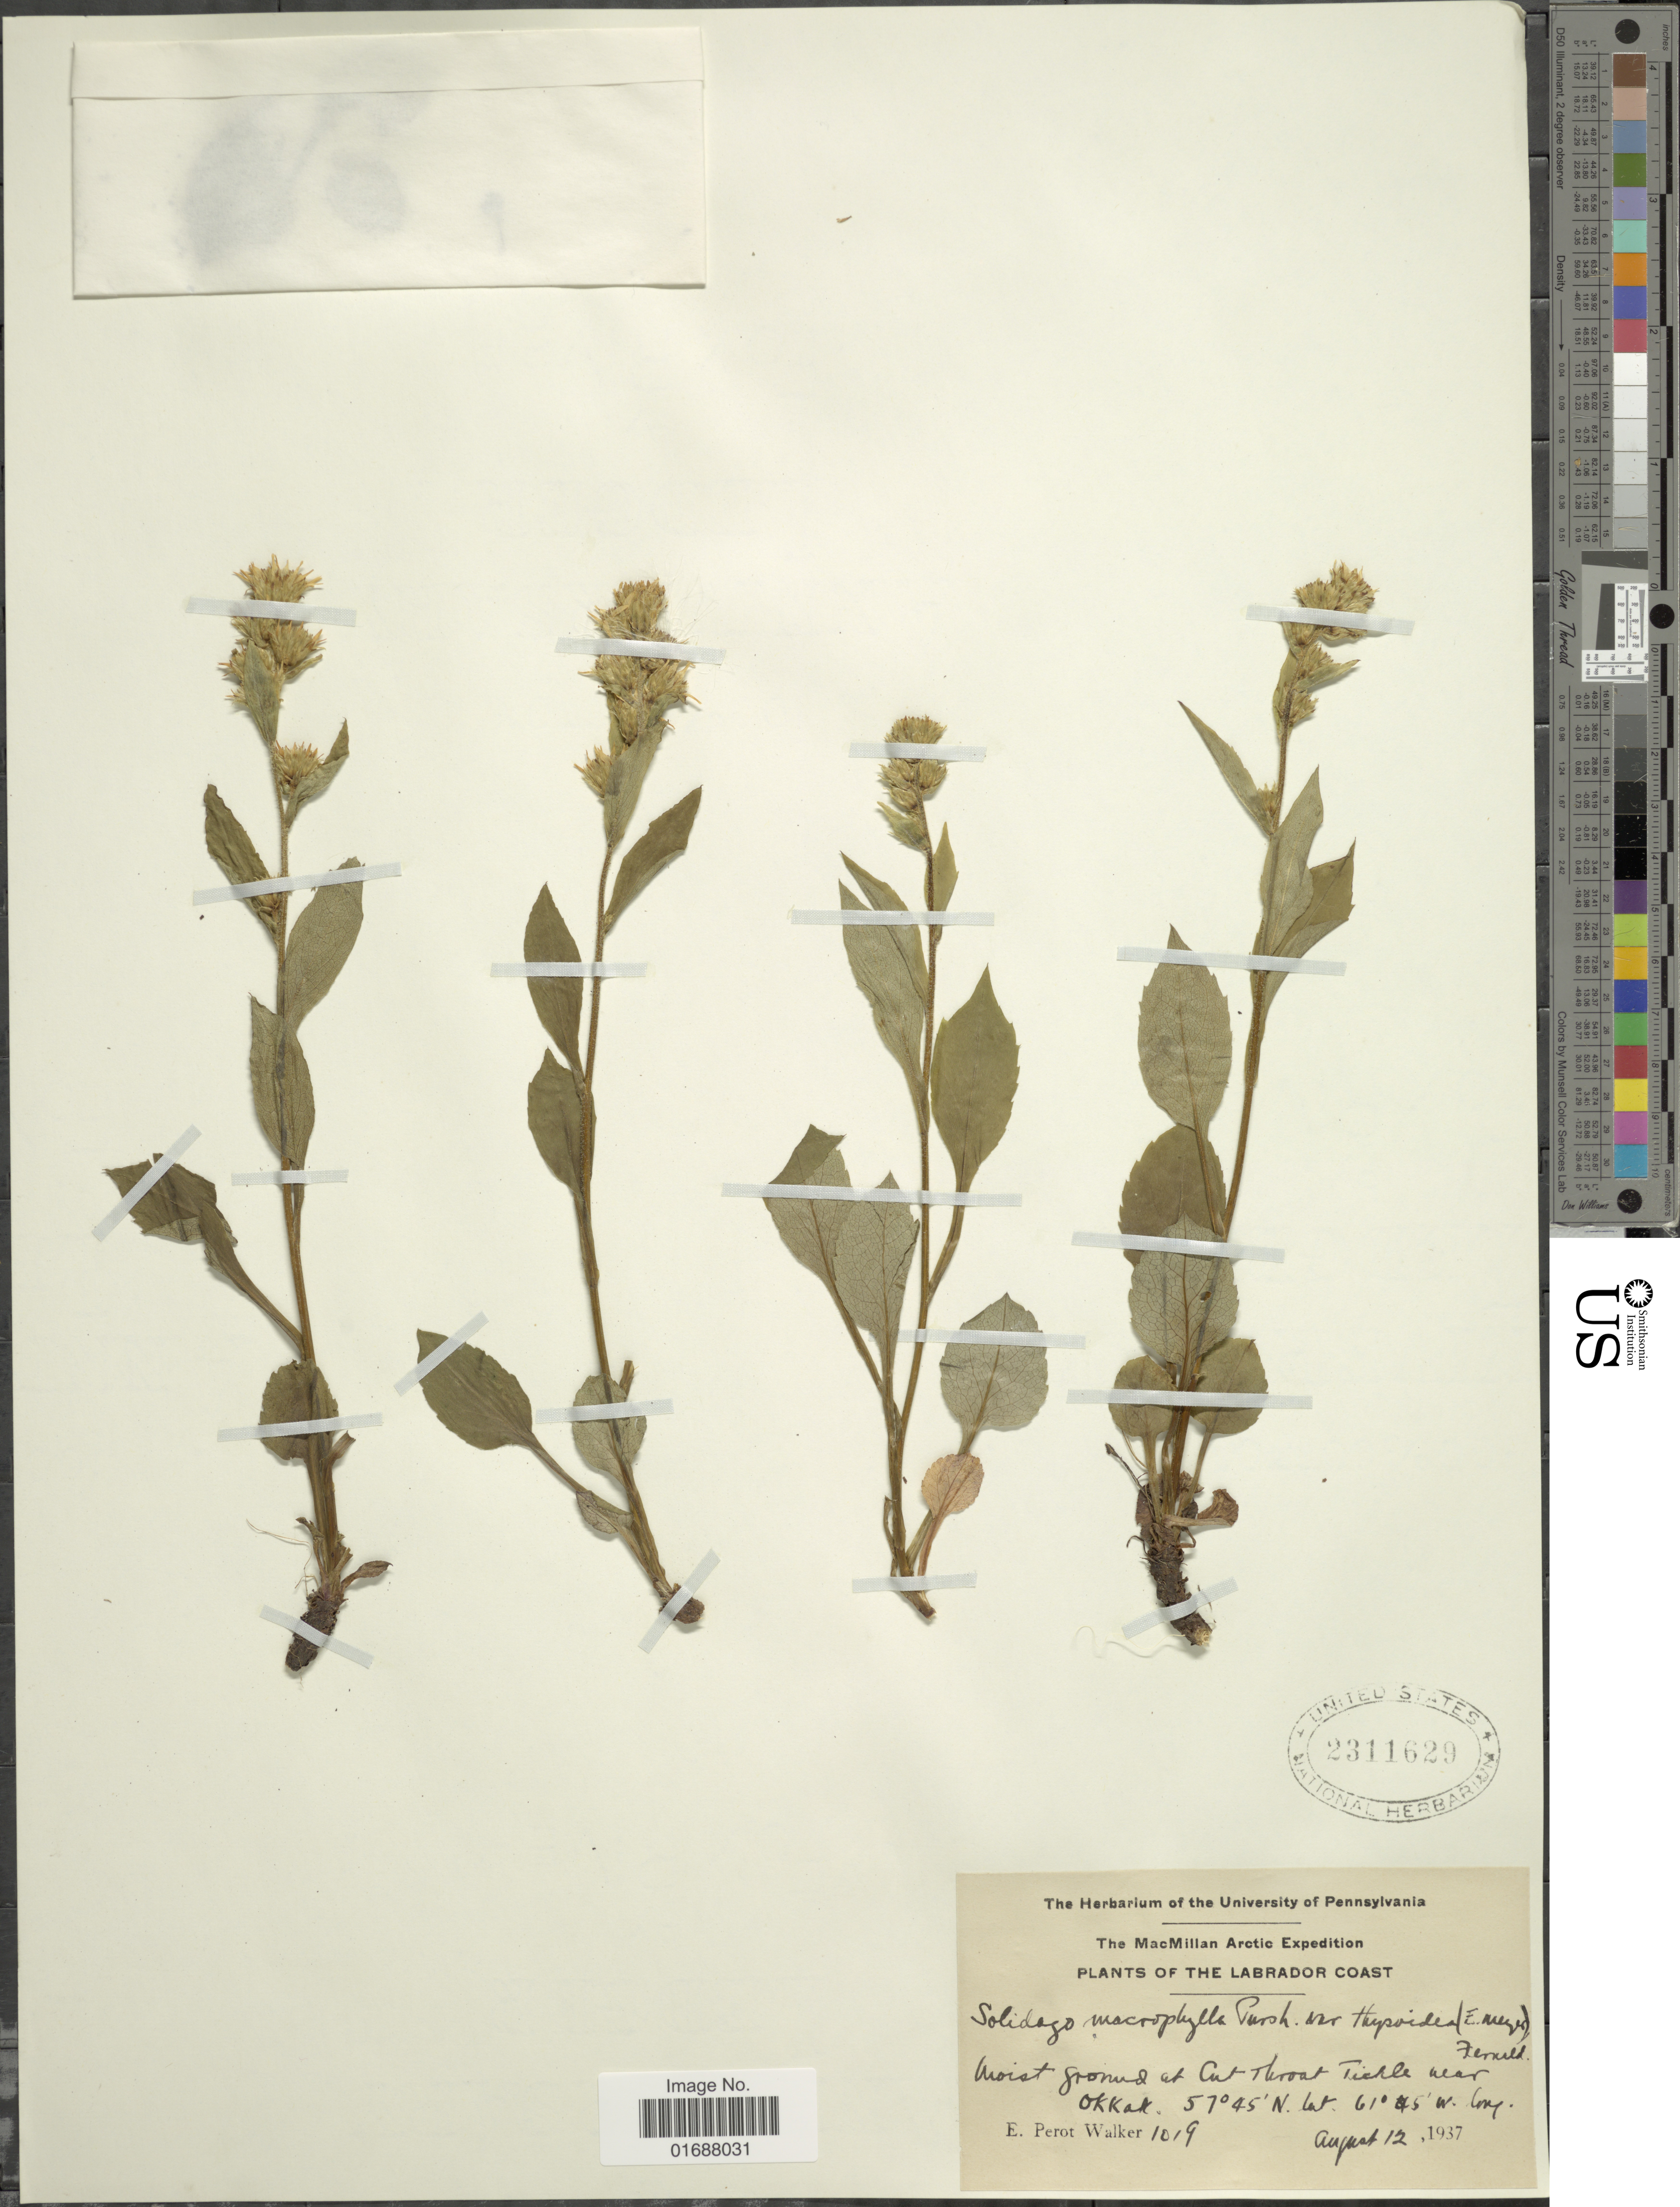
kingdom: Plantae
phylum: Tracheophyta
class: Magnoliopsida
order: Asterales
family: Asteraceae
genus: Solidago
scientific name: Solidago macrophylla var. thyrsoidea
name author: (E. Mey.) Fernald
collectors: E. P. Walker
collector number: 1019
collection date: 1937-08-12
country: Canada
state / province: Newfoundland and Labrador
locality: Labrador Coast. At Cut Throat Tickle near Okkak.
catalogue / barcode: US 2311629